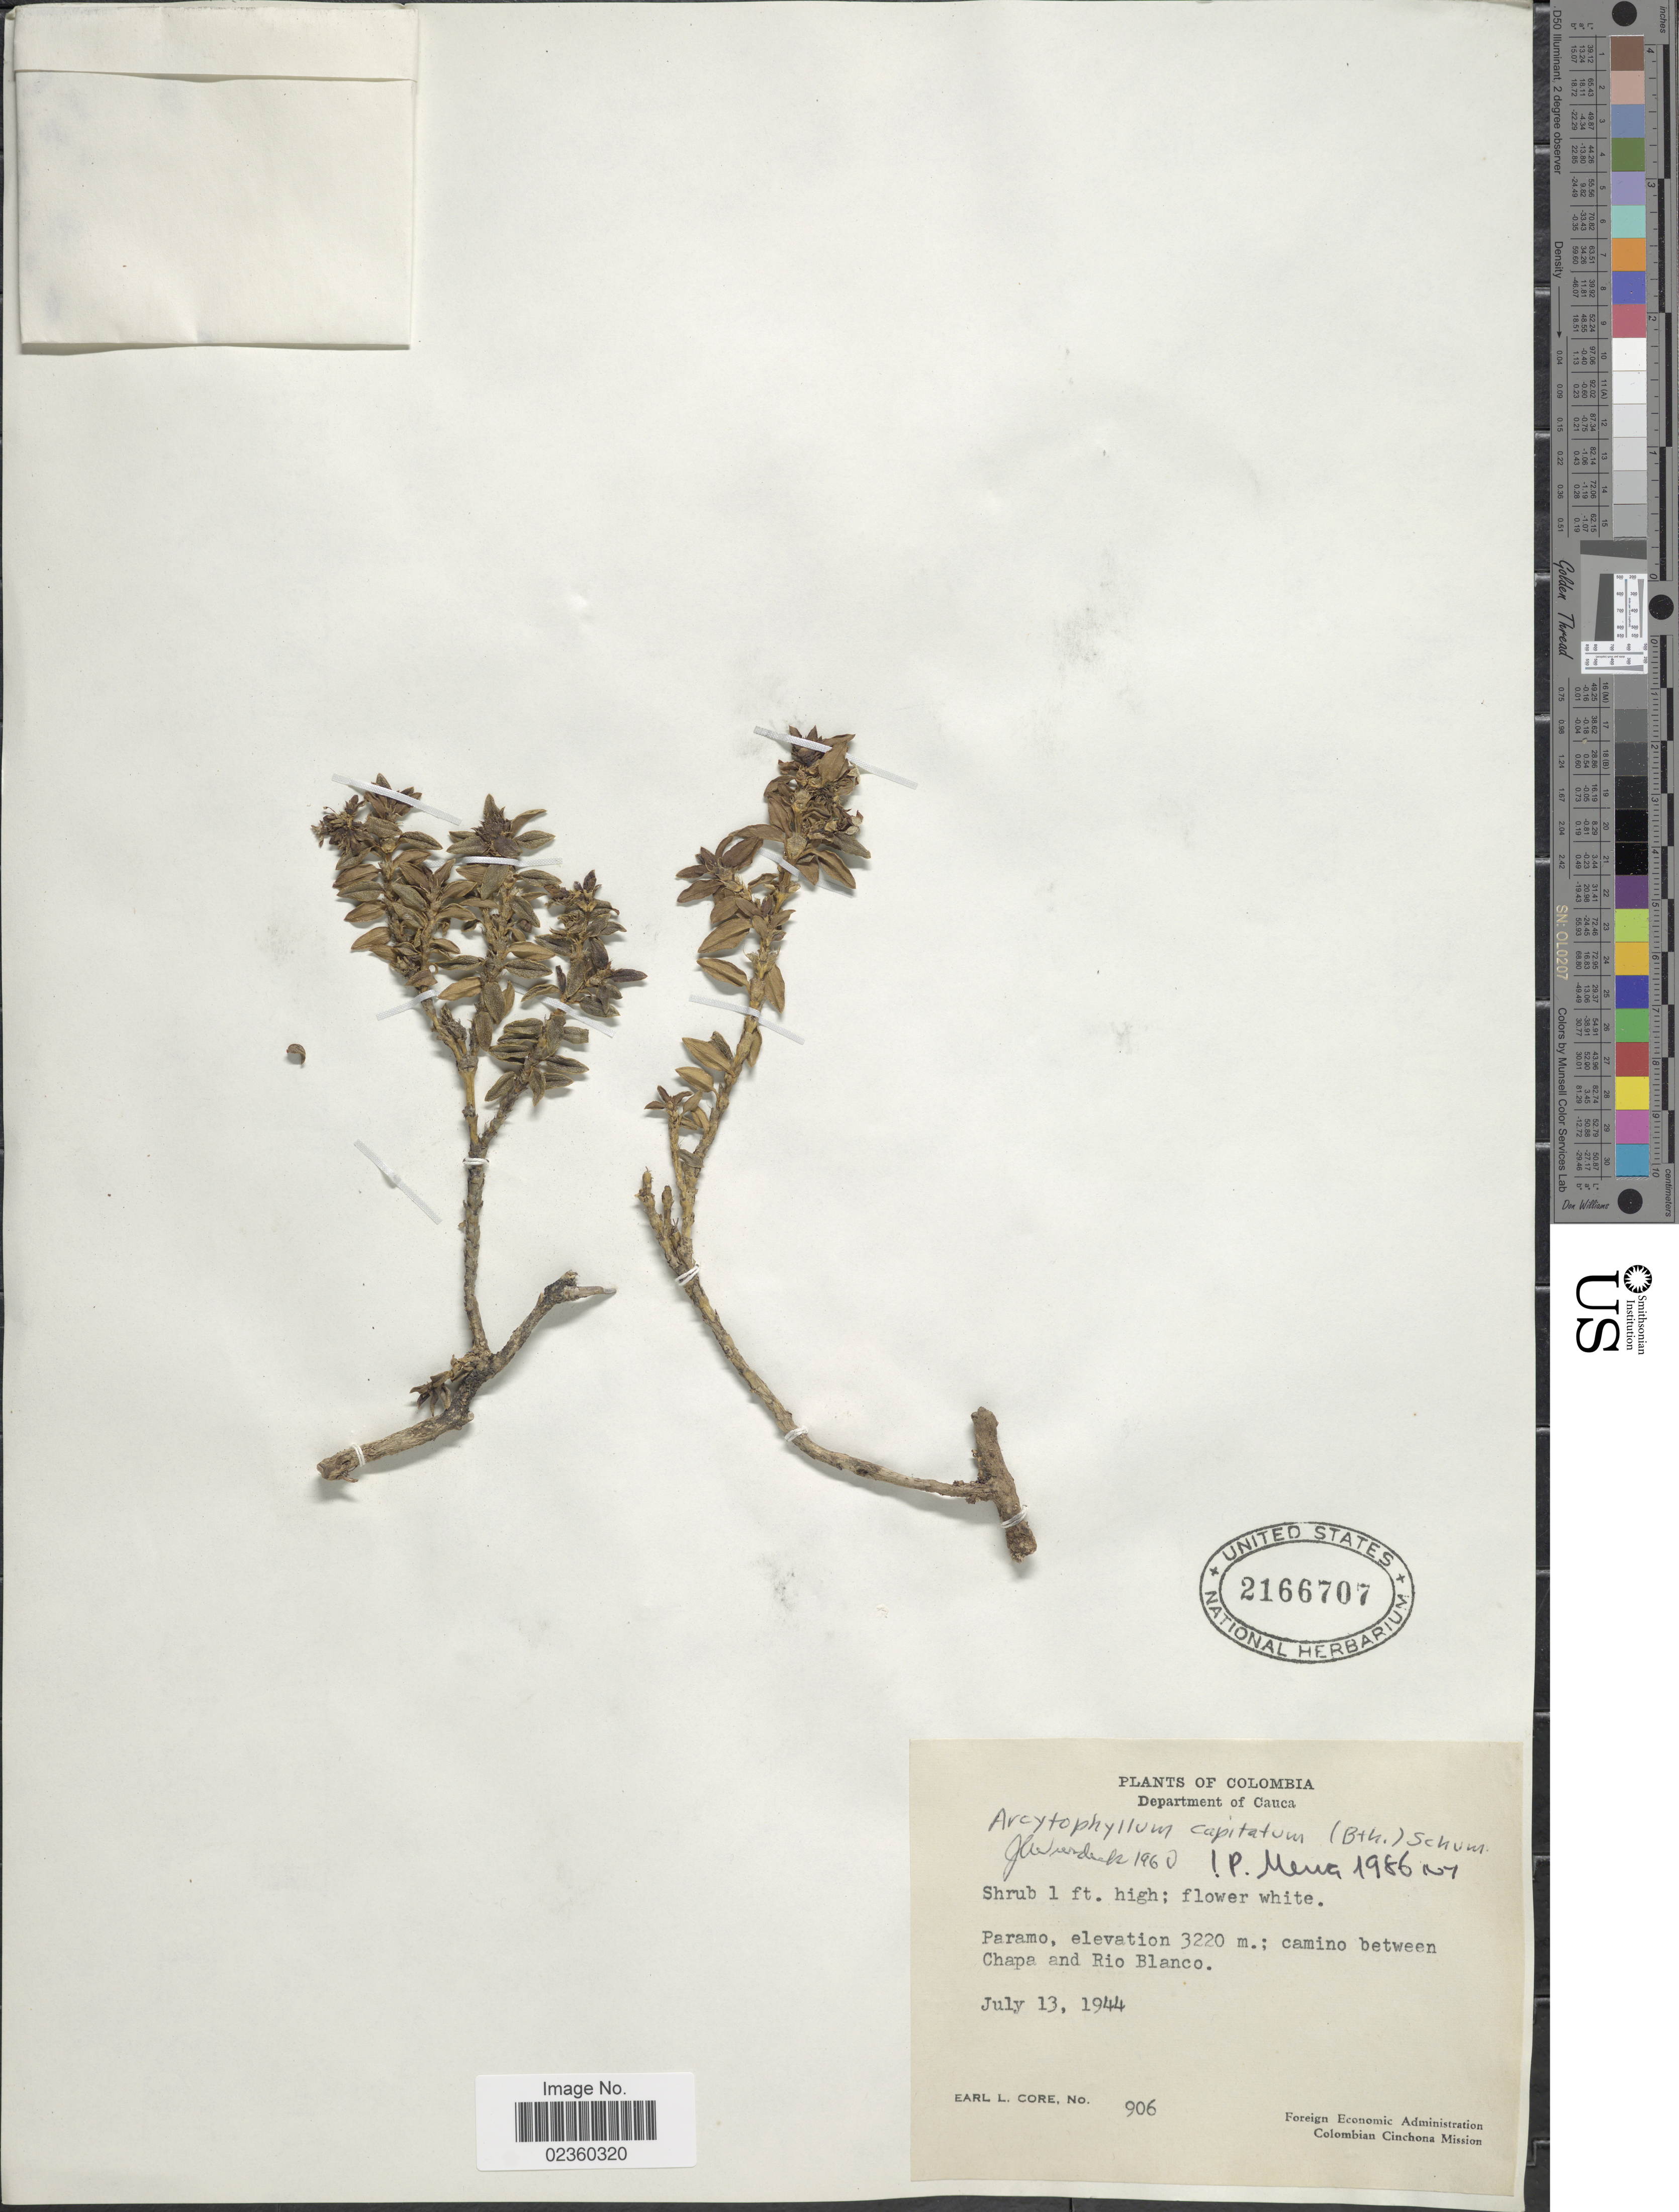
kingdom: Plantae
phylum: Tracheophyta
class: Magnoliopsida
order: Gentianales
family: Rubiaceae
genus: Arcytophyllum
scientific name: Arcytophyllum capitatum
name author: (Benth.) K. Schum.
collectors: E. L. Core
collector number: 906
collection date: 1944-07-13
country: Colombia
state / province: Cauca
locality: Department of Cauca, Paramo; camino between Chapa and Rio Blanco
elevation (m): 3220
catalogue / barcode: US 2166707